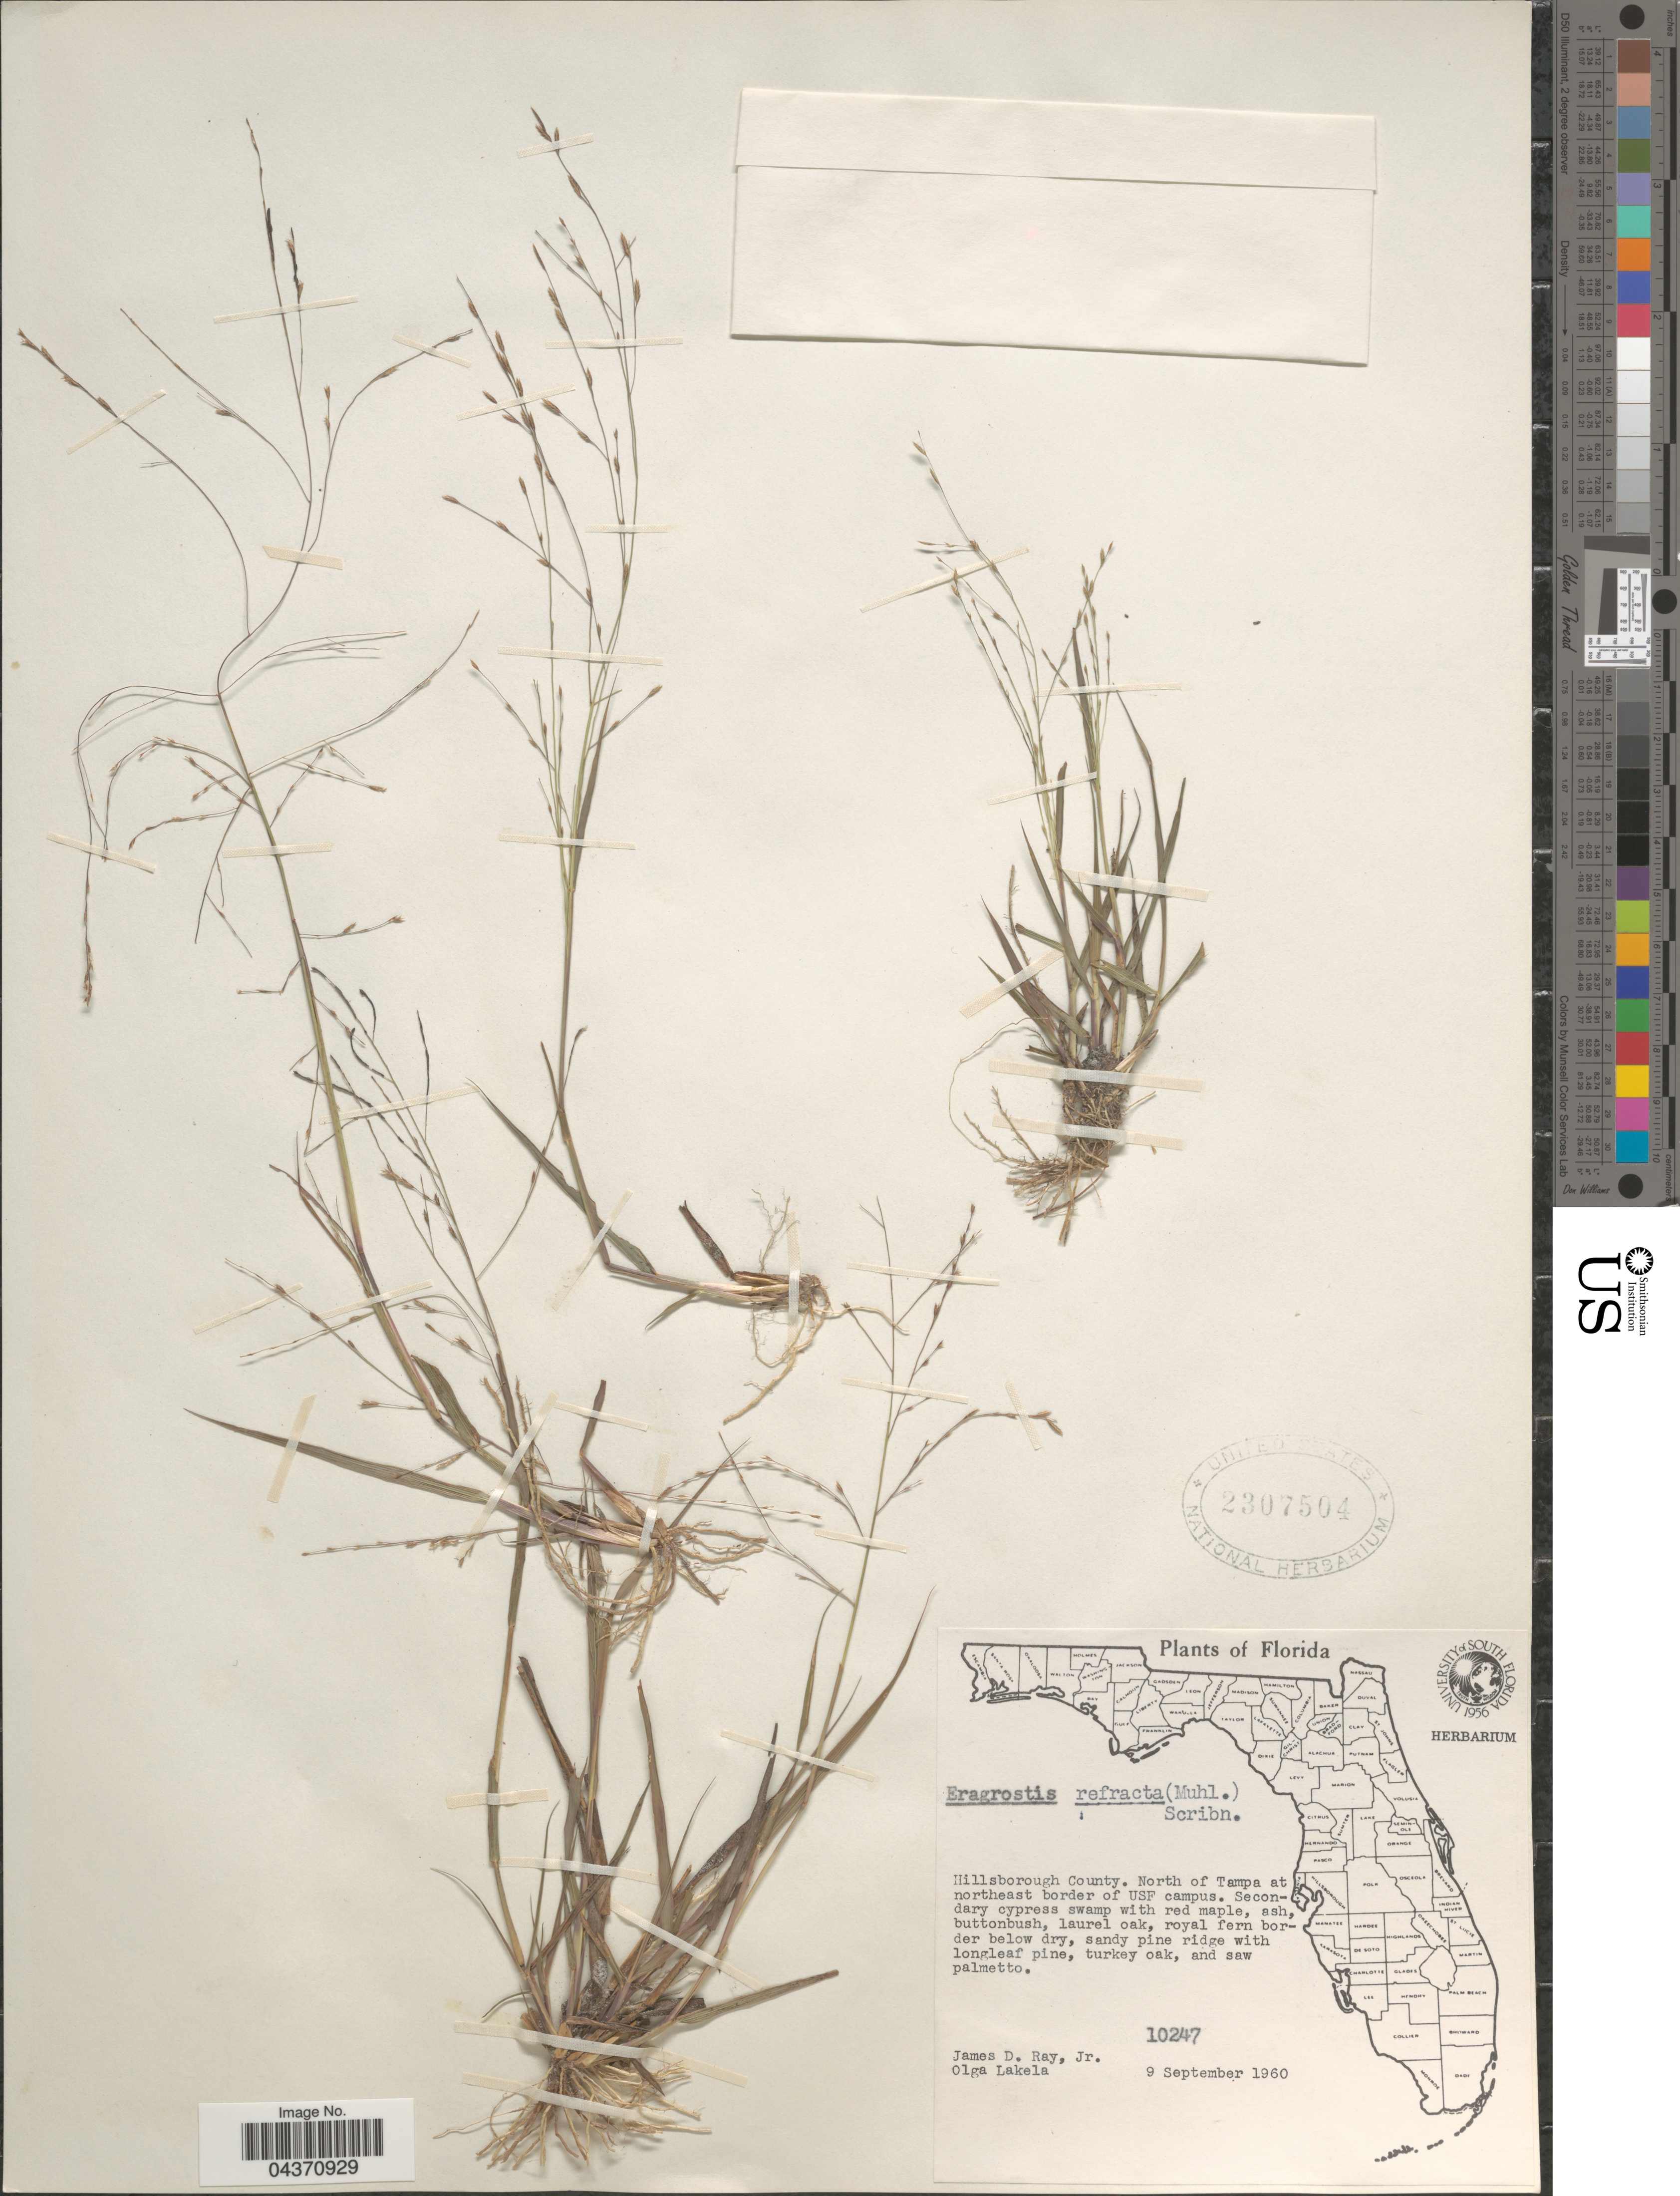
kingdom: Plantae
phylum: Tracheophyta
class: Liliopsida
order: Poales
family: Poaceae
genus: Eragrostis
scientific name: Eragrostis refracta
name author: (Muhl.) Scribn.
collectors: J. D. Ray Jr. & O. K. Lakela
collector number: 10247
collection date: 1960-09-09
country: United States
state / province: Florida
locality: Hillsborough County. North of Tampa at northeast border of USF campus.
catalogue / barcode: US 2307504